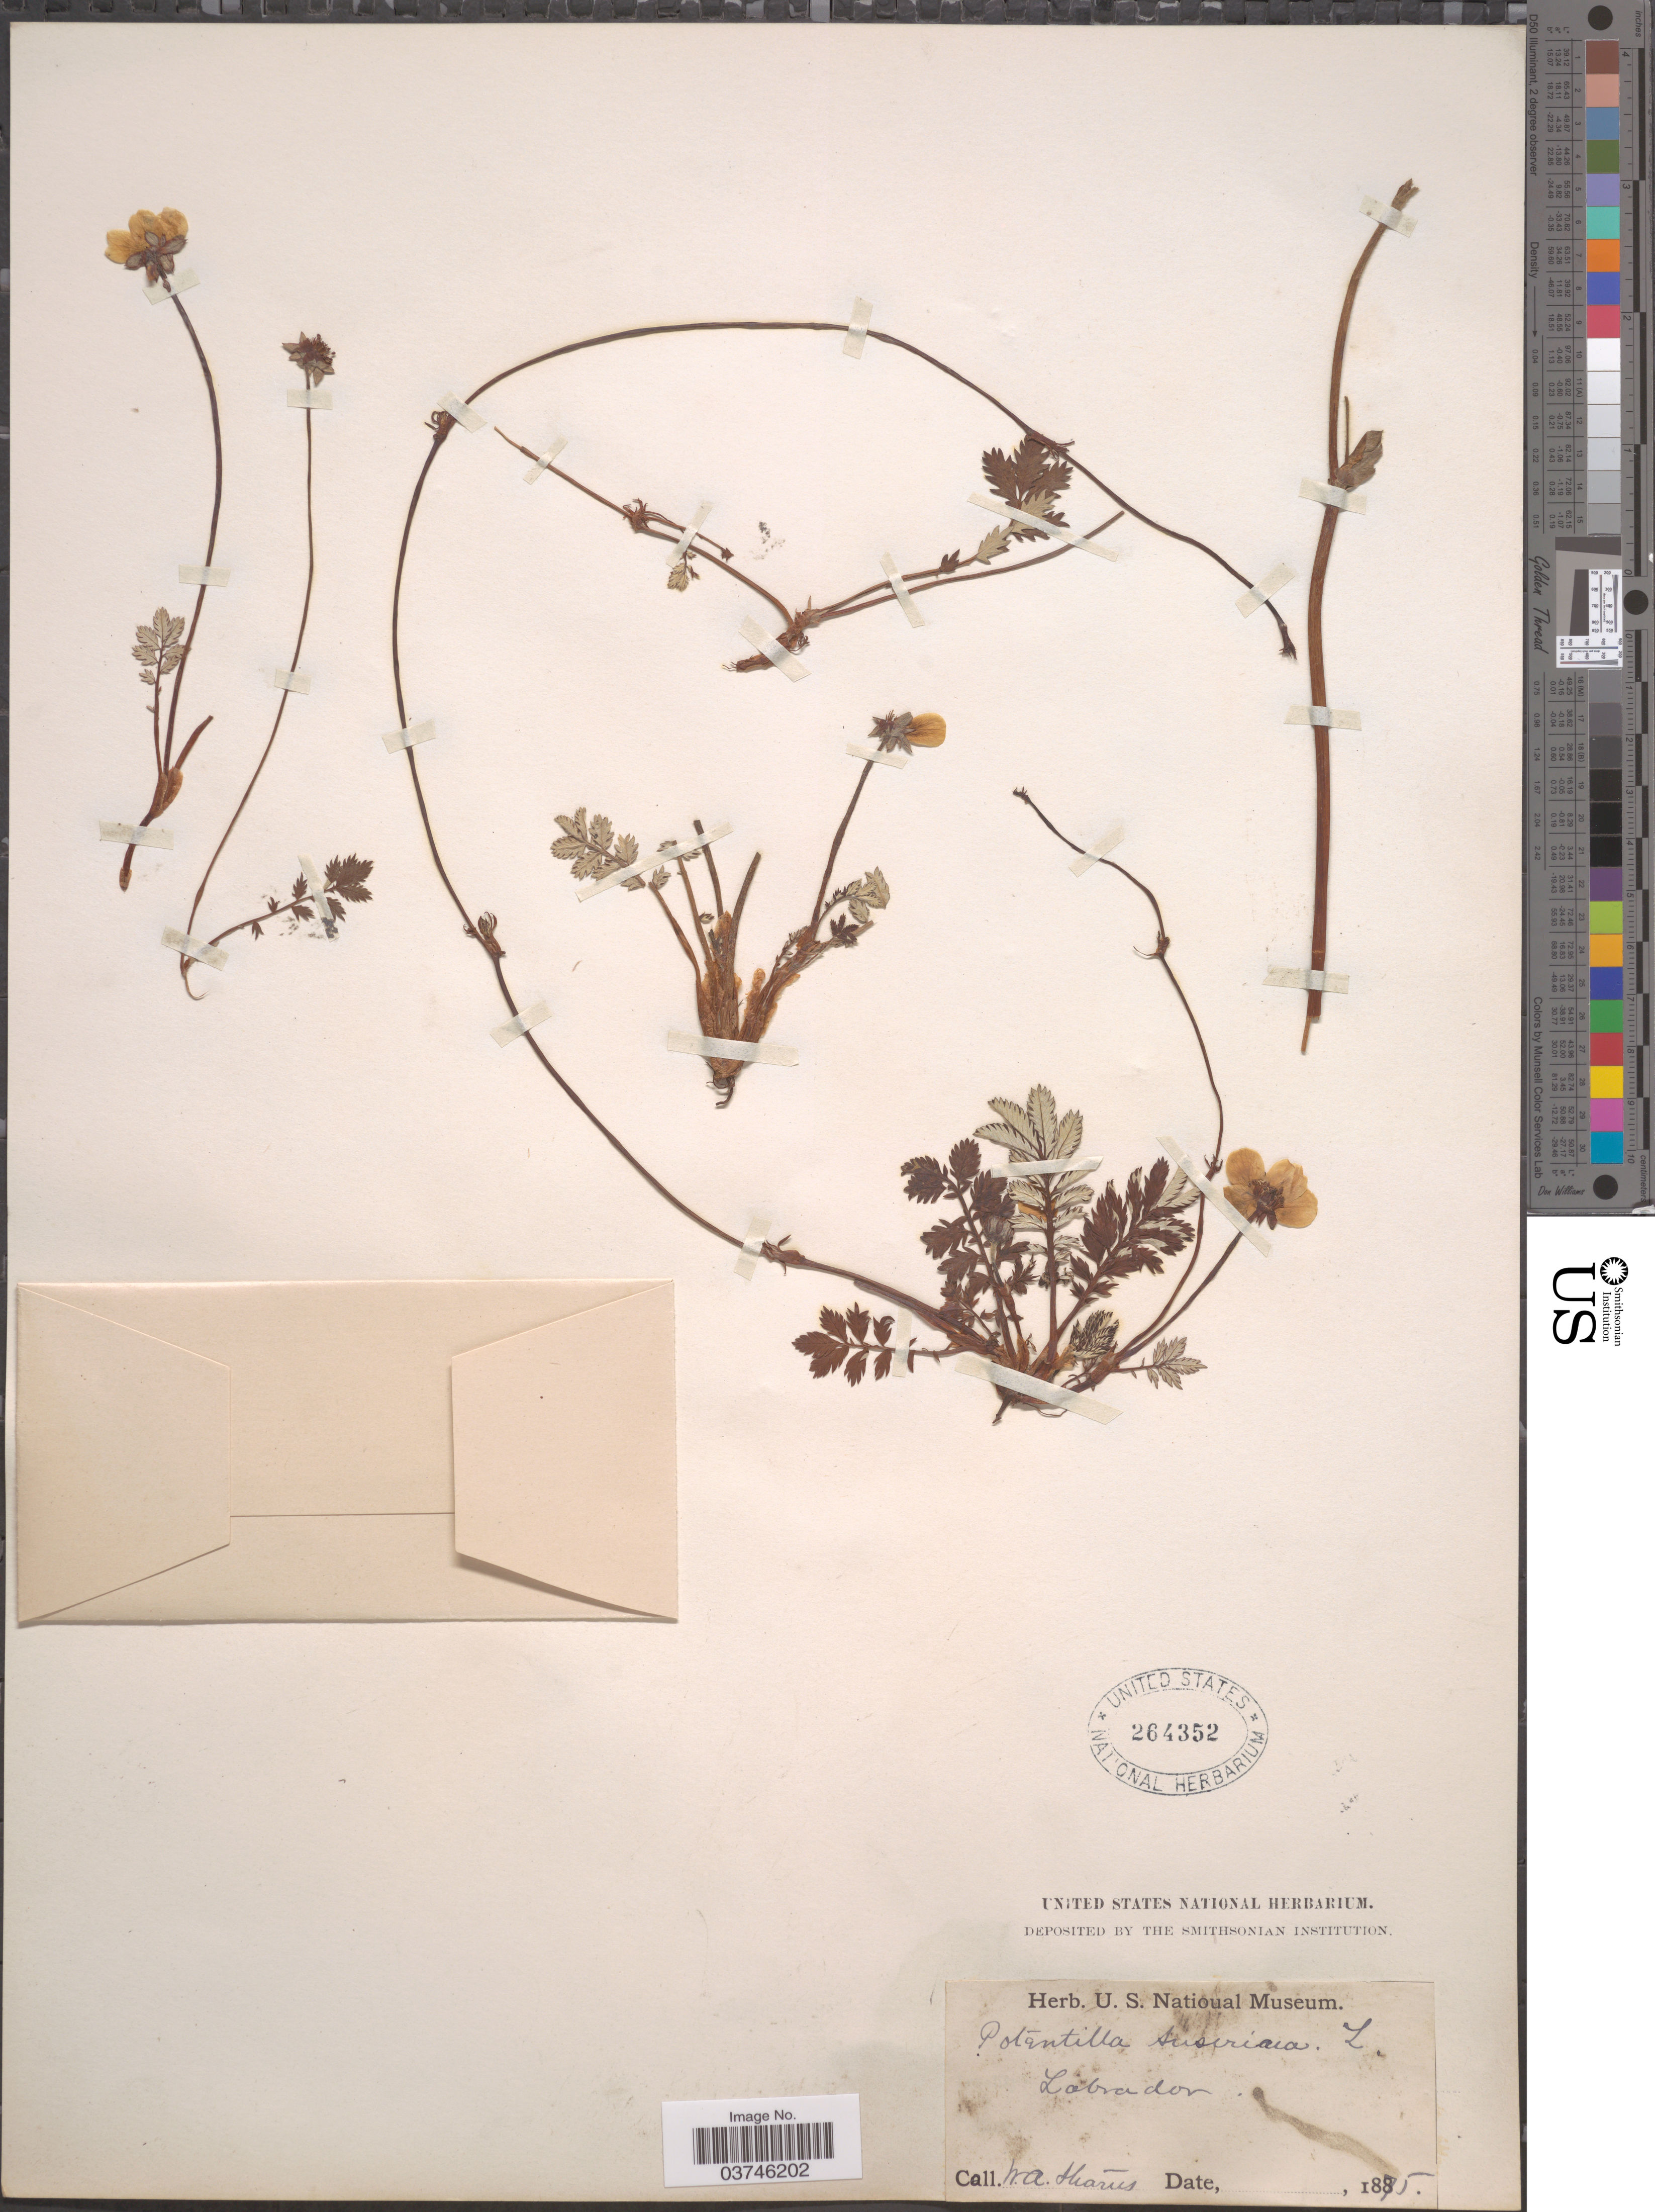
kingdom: Plantae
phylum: Tracheophyta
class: Magnoliopsida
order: Rosales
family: Rosaceae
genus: Argentina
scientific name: Argentina anserina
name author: (L.) Rydb.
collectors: W. Stearns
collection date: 1875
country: Canada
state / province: Newfoundland and Labrador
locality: Labrador.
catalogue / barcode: US 264352